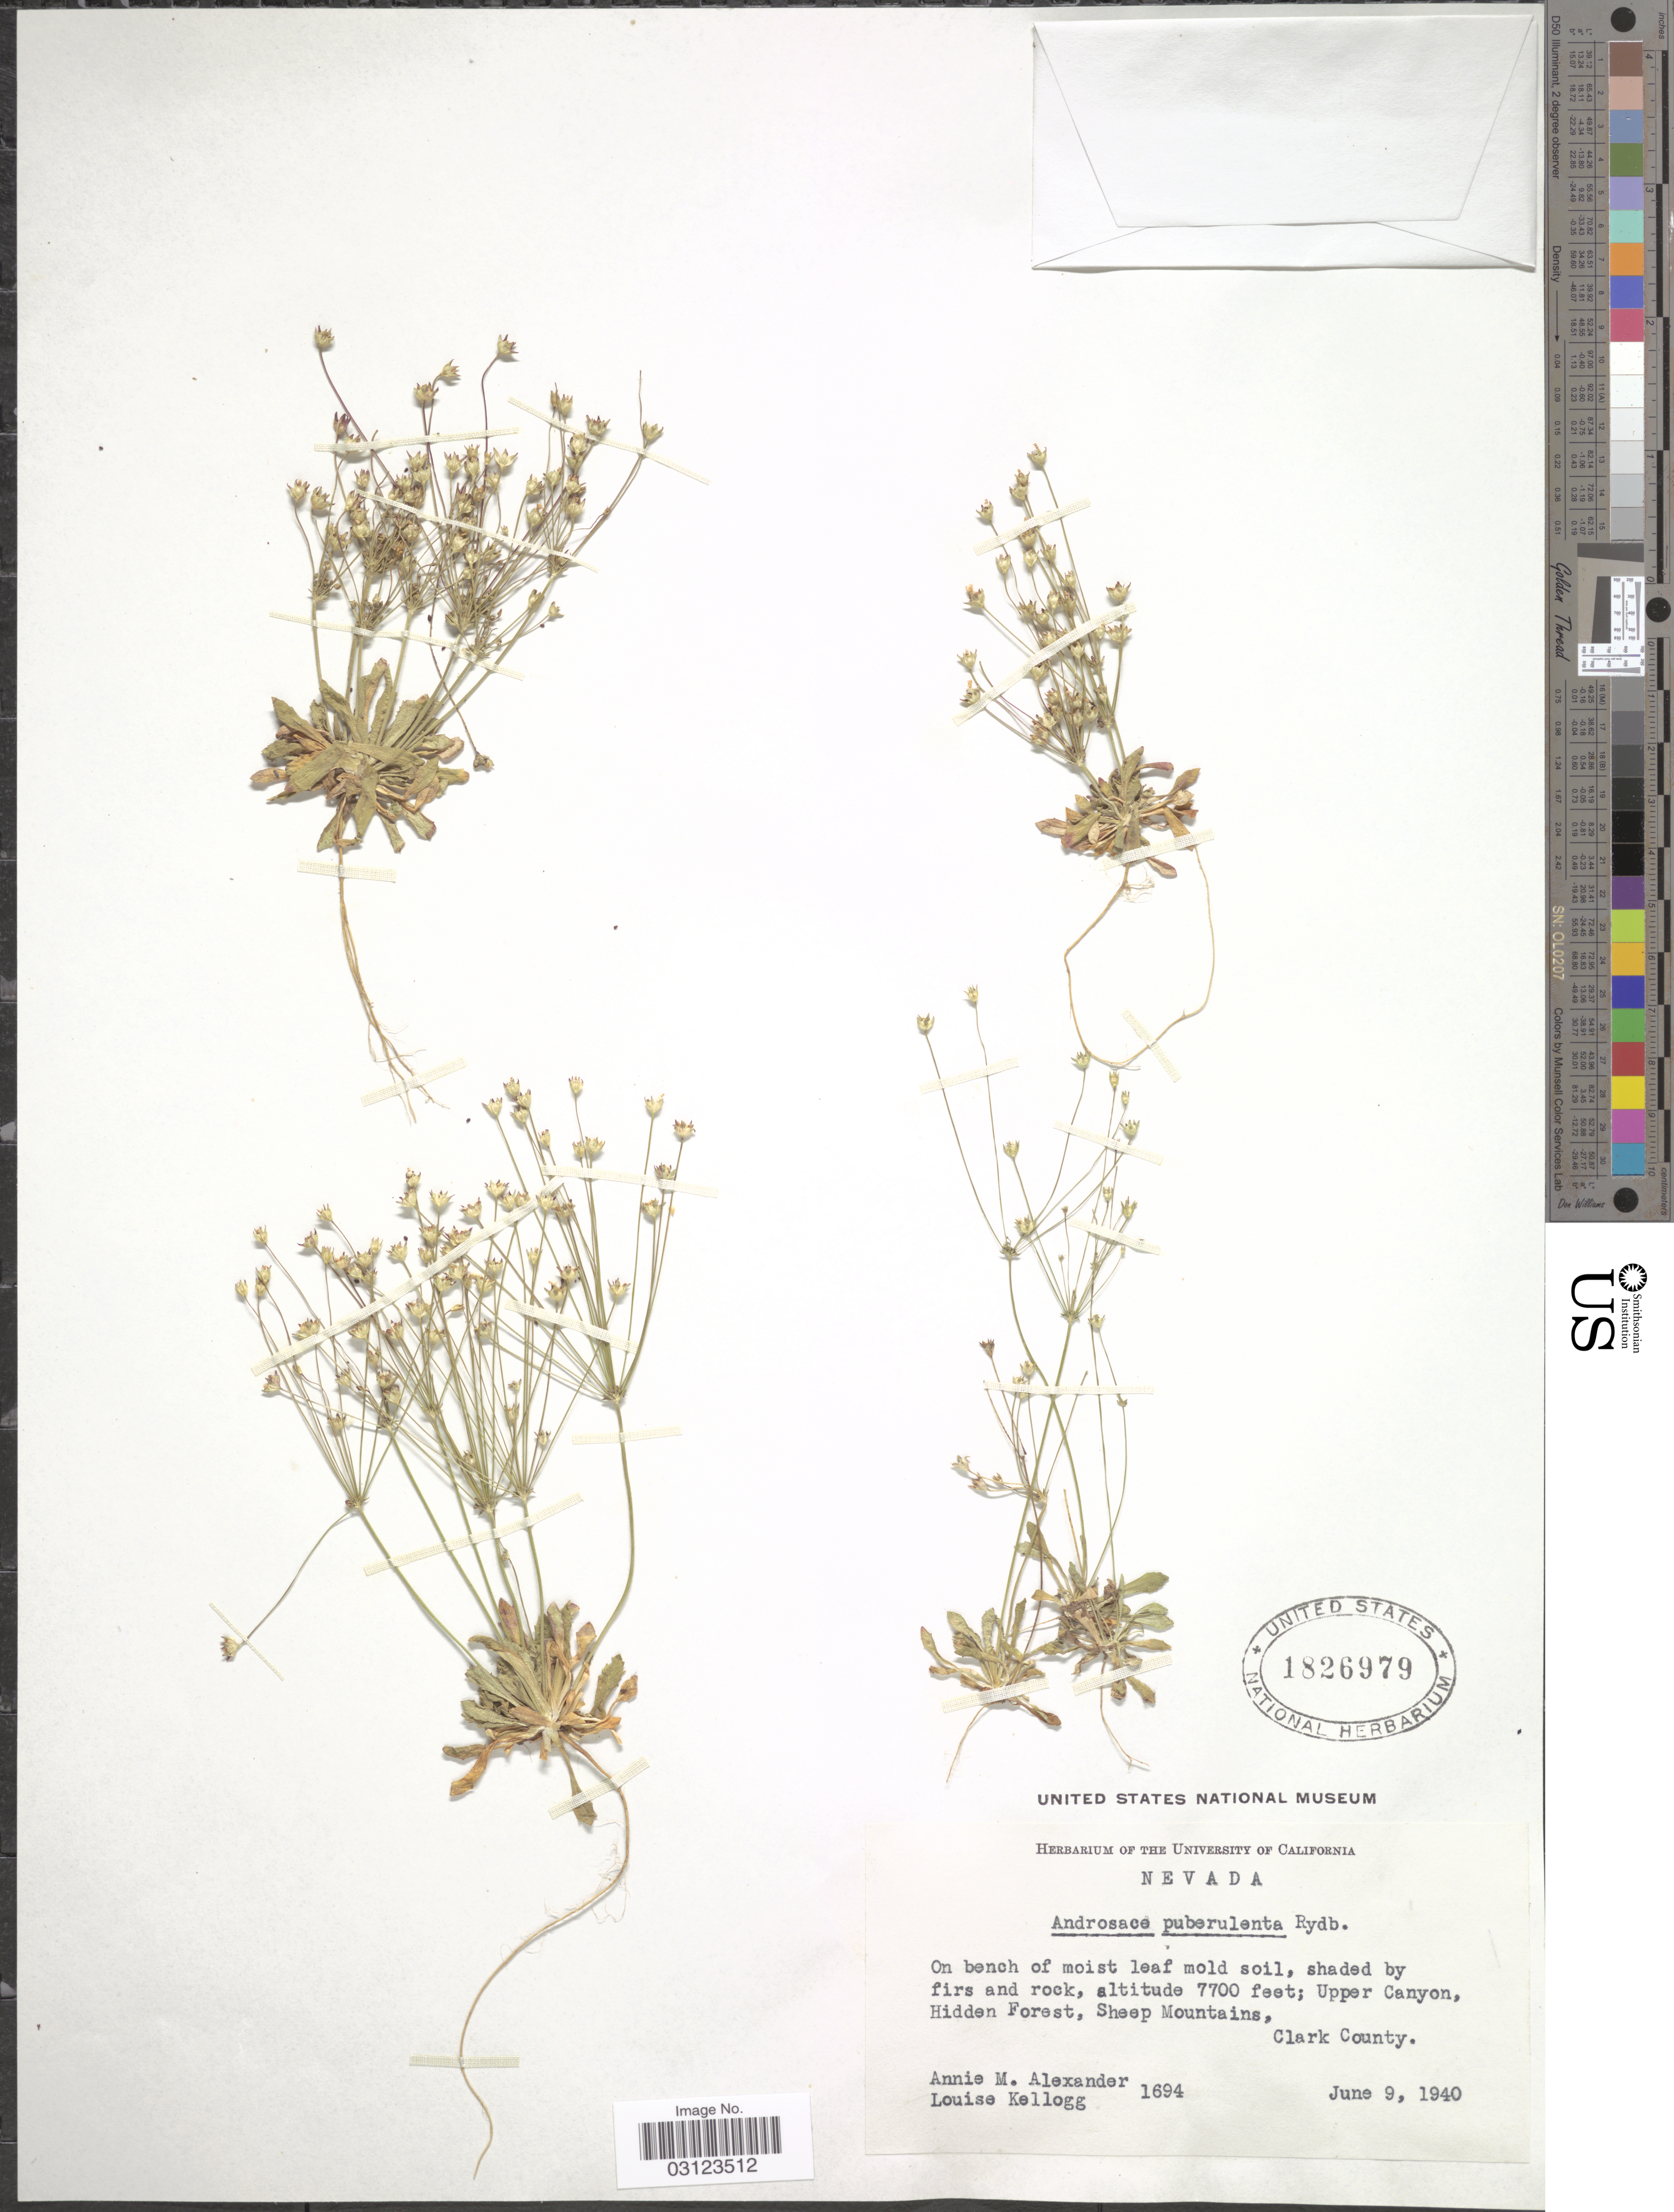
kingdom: Plantae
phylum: Tracheophyta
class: Magnoliopsida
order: Ericales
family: Primulaceae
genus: Androsace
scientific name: Androsace septentrionalis var. puberulenta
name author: (Rydb.) R. Knuth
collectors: A. M. Alexander & L. Kellogg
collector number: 1694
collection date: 1940-06-09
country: United States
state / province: Nevada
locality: Upper Canyon, Hidden Forest, Sheep Mountains, Clark County.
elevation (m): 2347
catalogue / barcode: US 1826979